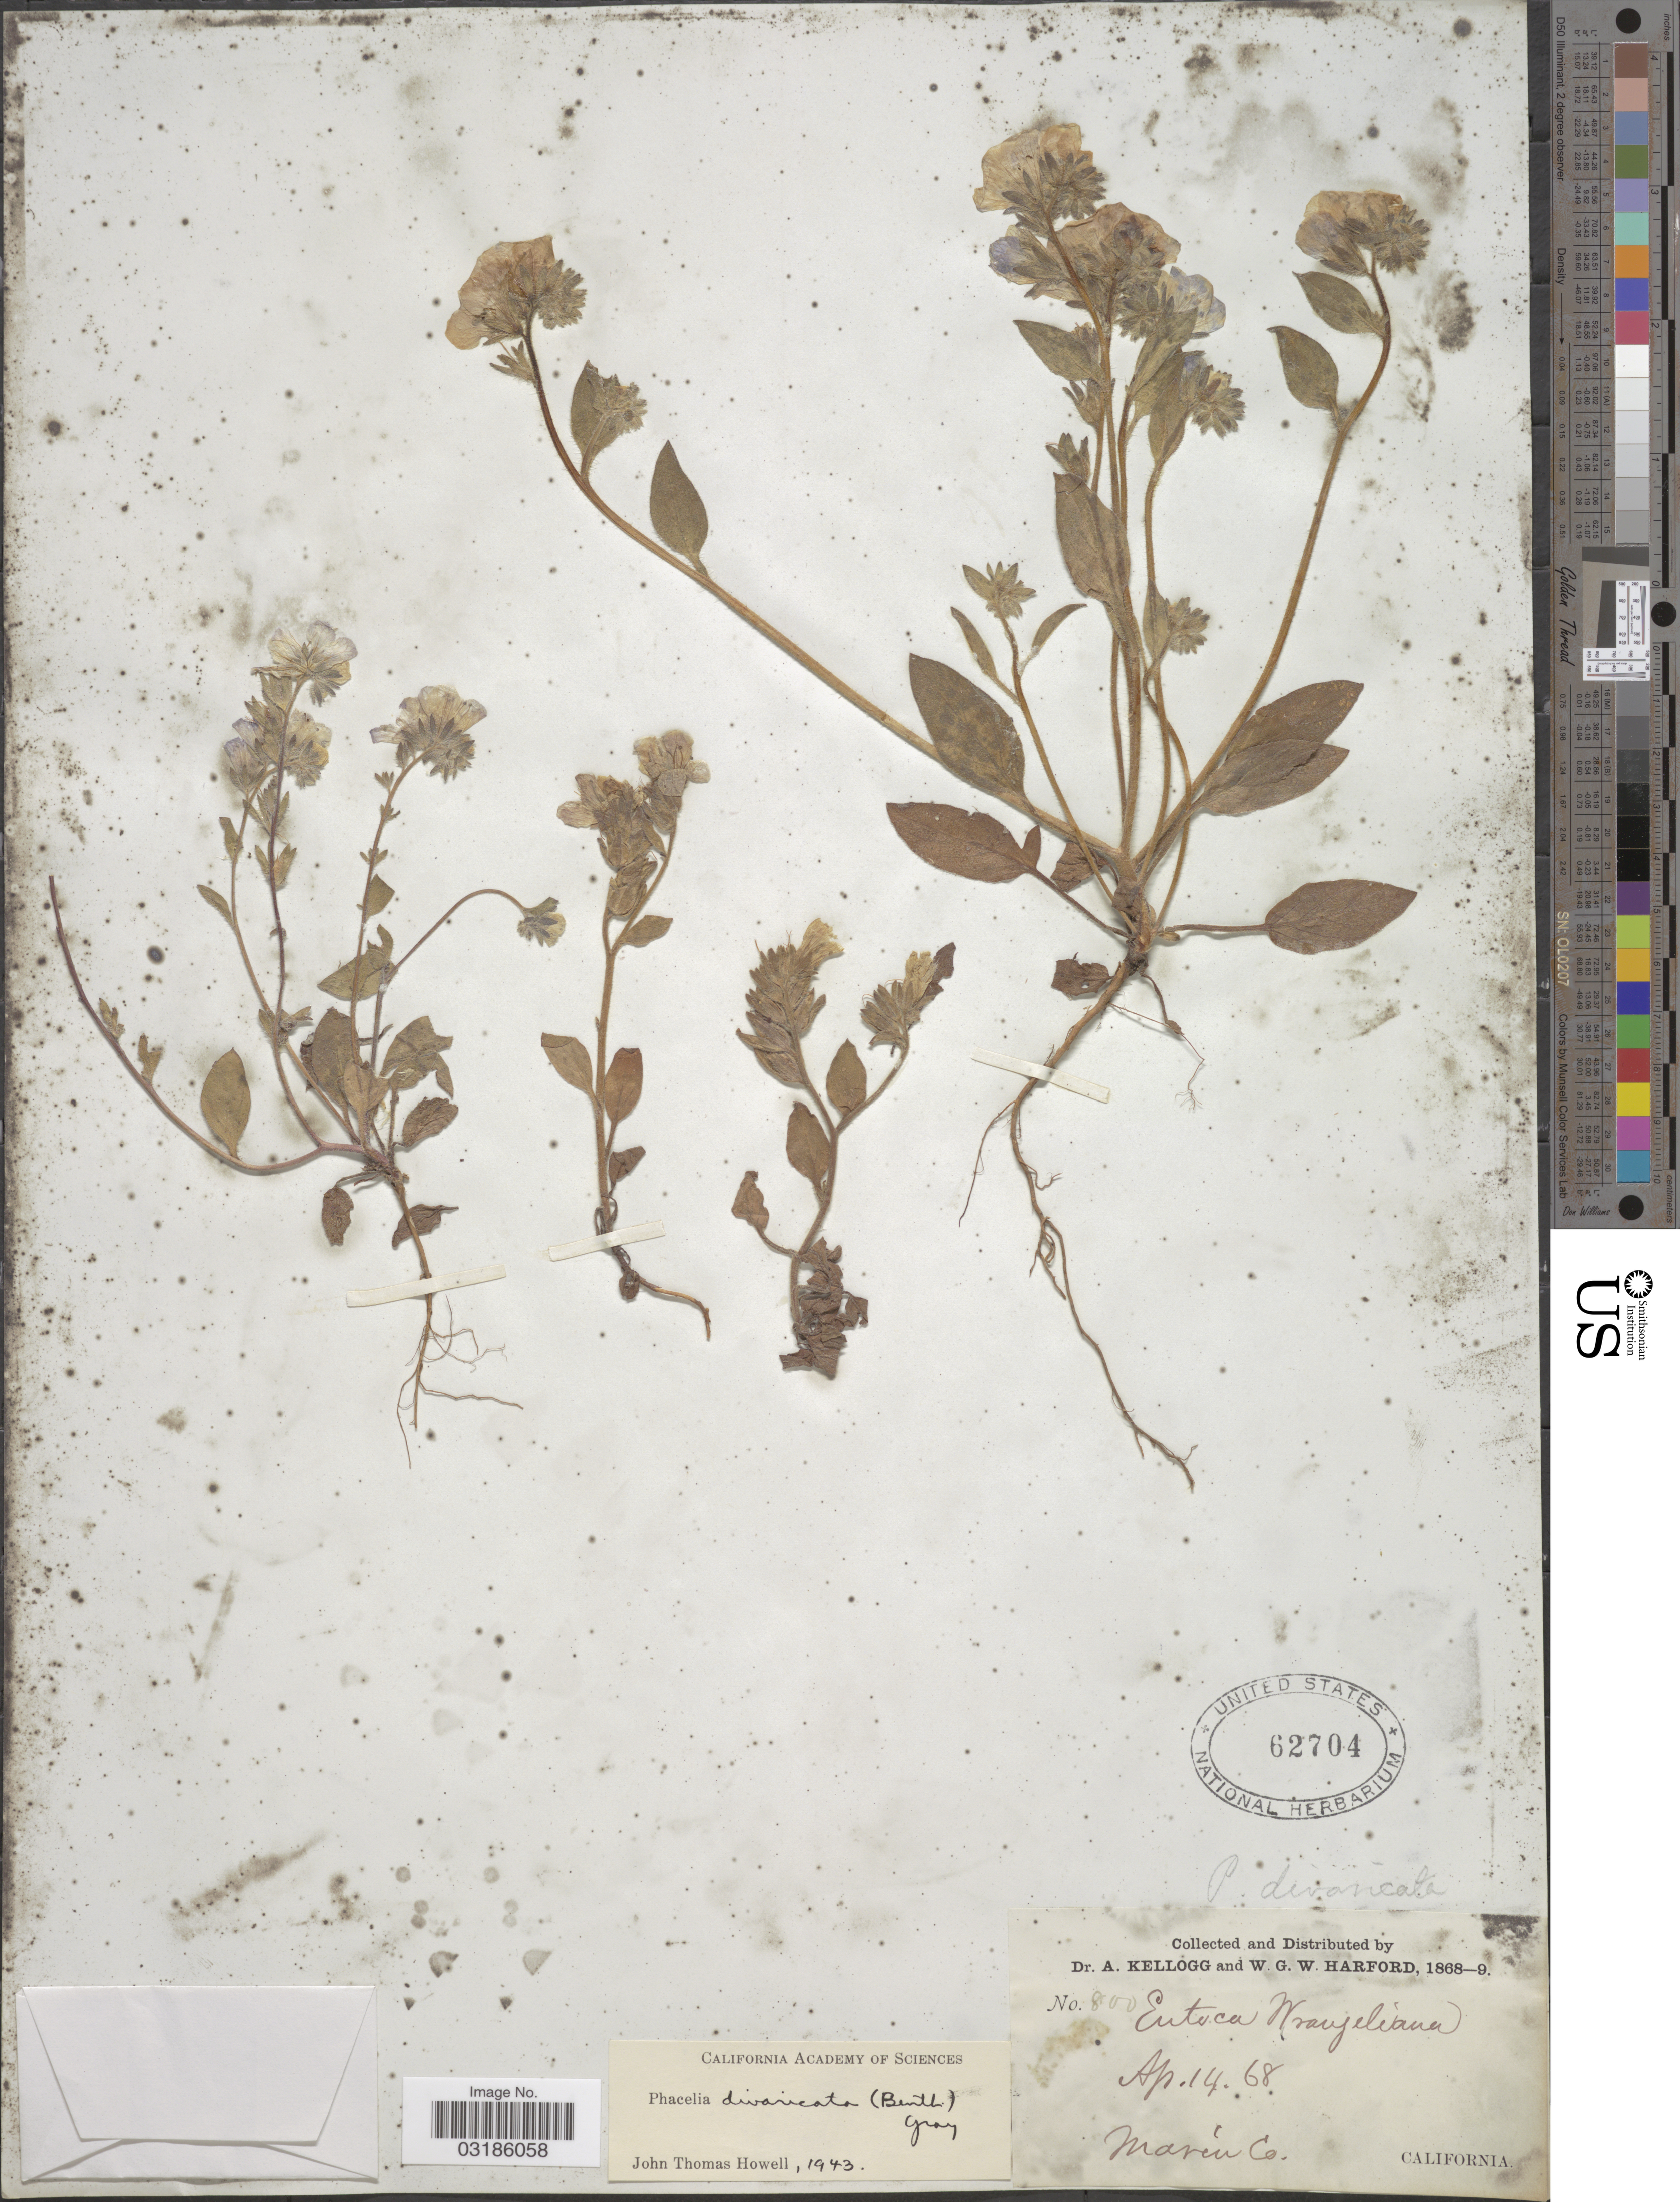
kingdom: Plantae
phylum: Tracheophyta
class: Magnoliopsida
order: Boraginales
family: Hydrophyllaceae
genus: Phacelia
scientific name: Phacelia divaricata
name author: (Benth.) A. Gray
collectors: A. Kellogg & W. G. W. Harford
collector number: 800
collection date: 1868-04-14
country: United States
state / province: California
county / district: Marin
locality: Marin Co.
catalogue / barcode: US 62704